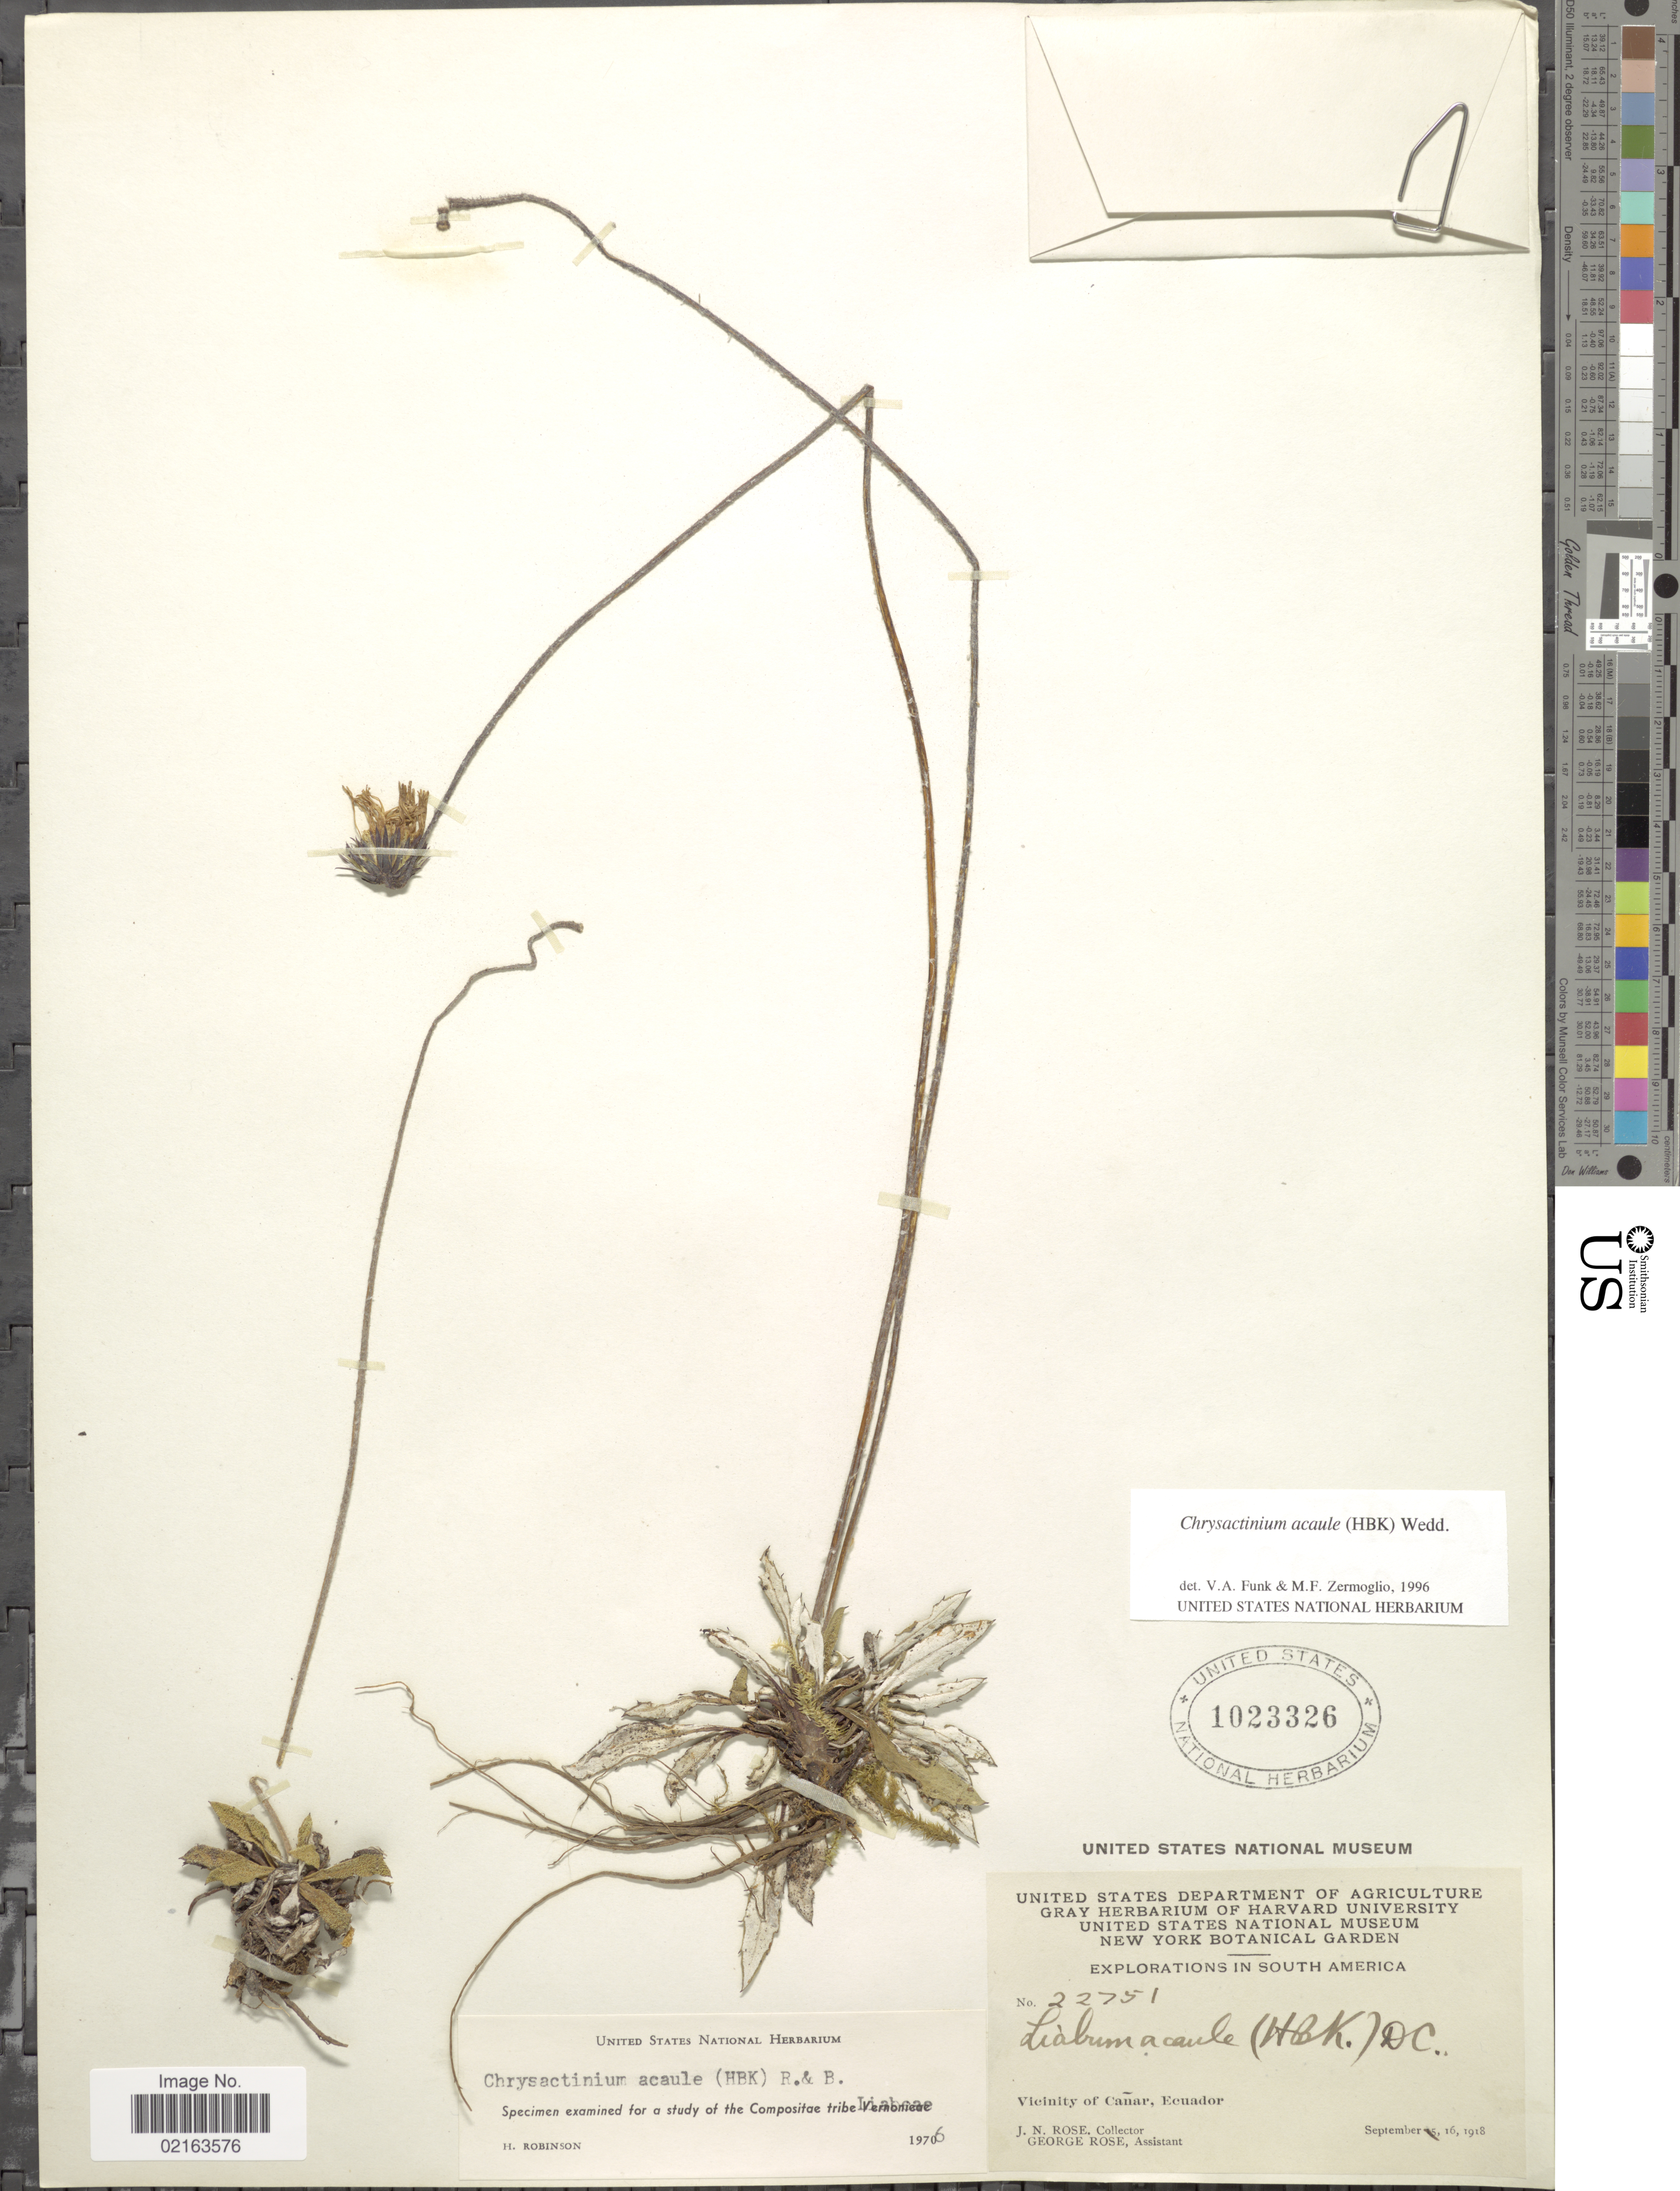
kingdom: Plantae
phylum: Tracheophyta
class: Magnoliopsida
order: Asterales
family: Asteraceae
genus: Chrysactinium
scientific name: Chrysactinium acaule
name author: (Kunth) Wedd.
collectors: J. N. Rose & G. Rose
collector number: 22751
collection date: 1918-09-16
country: Ecuador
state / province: Cañar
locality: Vicinity of Cañar, Ecuador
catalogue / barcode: US 1023326